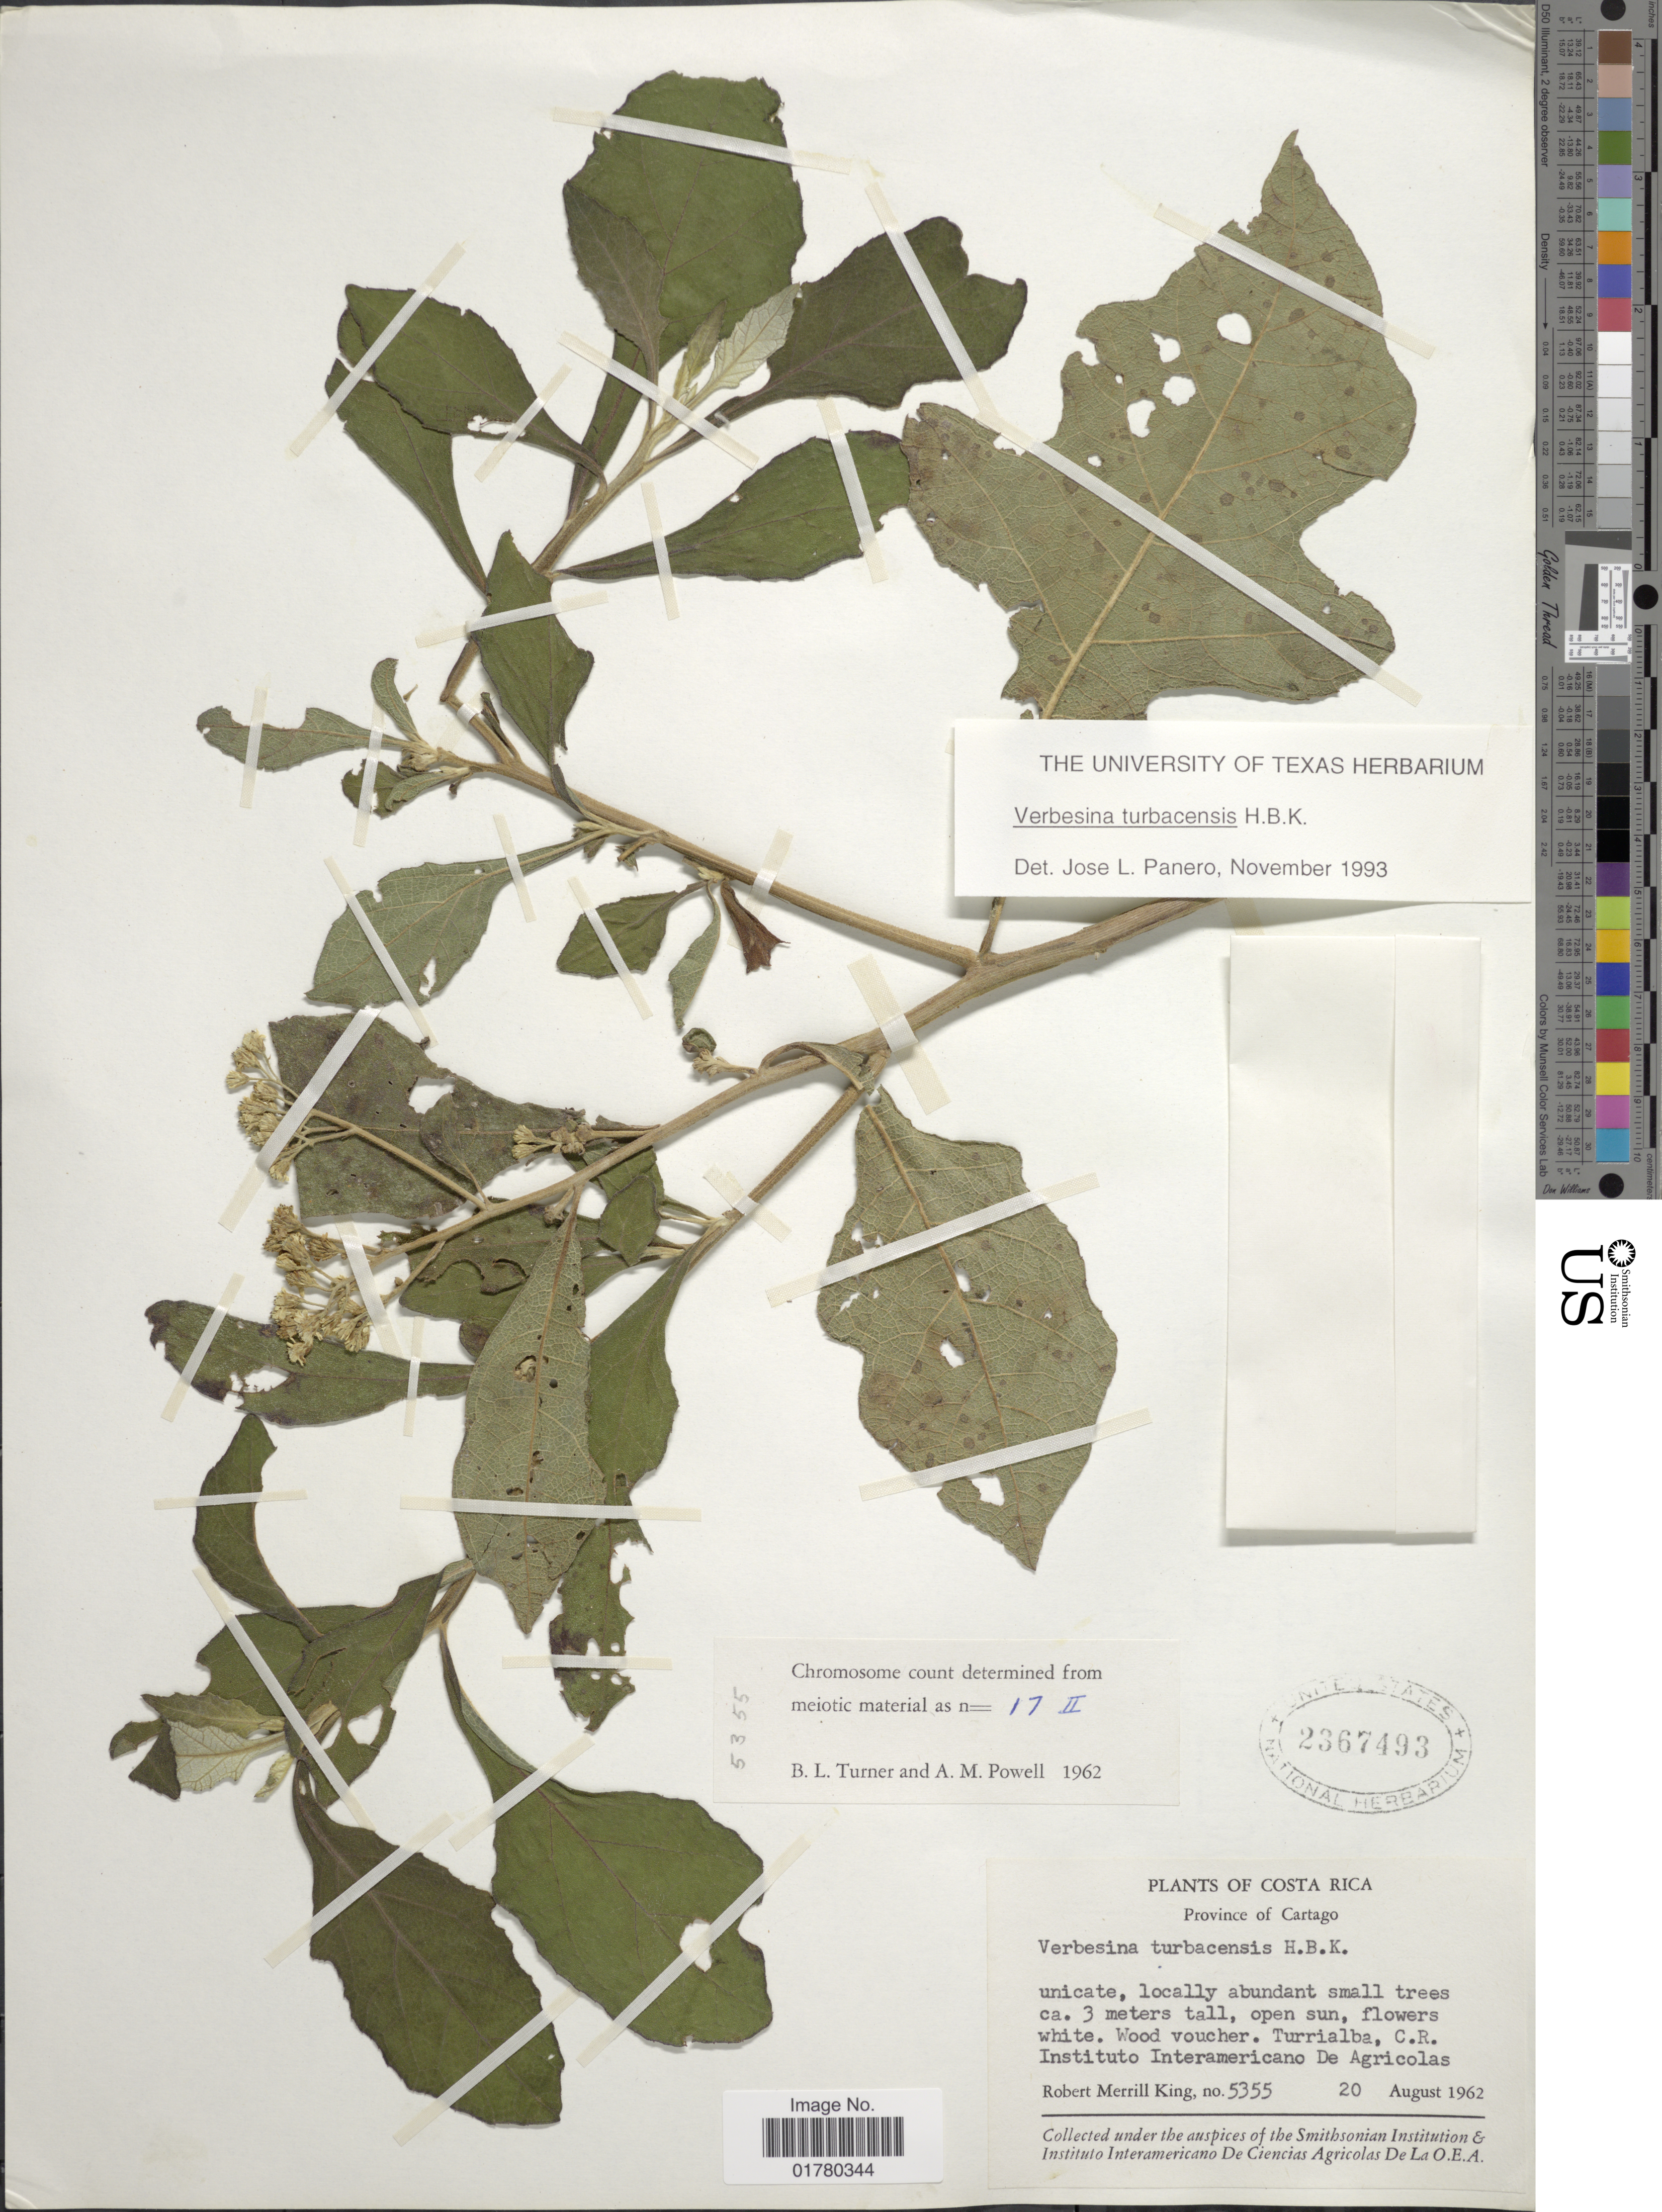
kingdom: Plantae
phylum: Tracheophyta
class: Magnoliopsida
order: Asterales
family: Asteraceae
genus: Verbesina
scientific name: Verbesina turbacensis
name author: Kunth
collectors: R. M. King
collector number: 5355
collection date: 1962-08-20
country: Costa Rica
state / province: Cartago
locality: Turrialba, C.R. Instituto Interamericano De Agricolas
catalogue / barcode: US 2367493